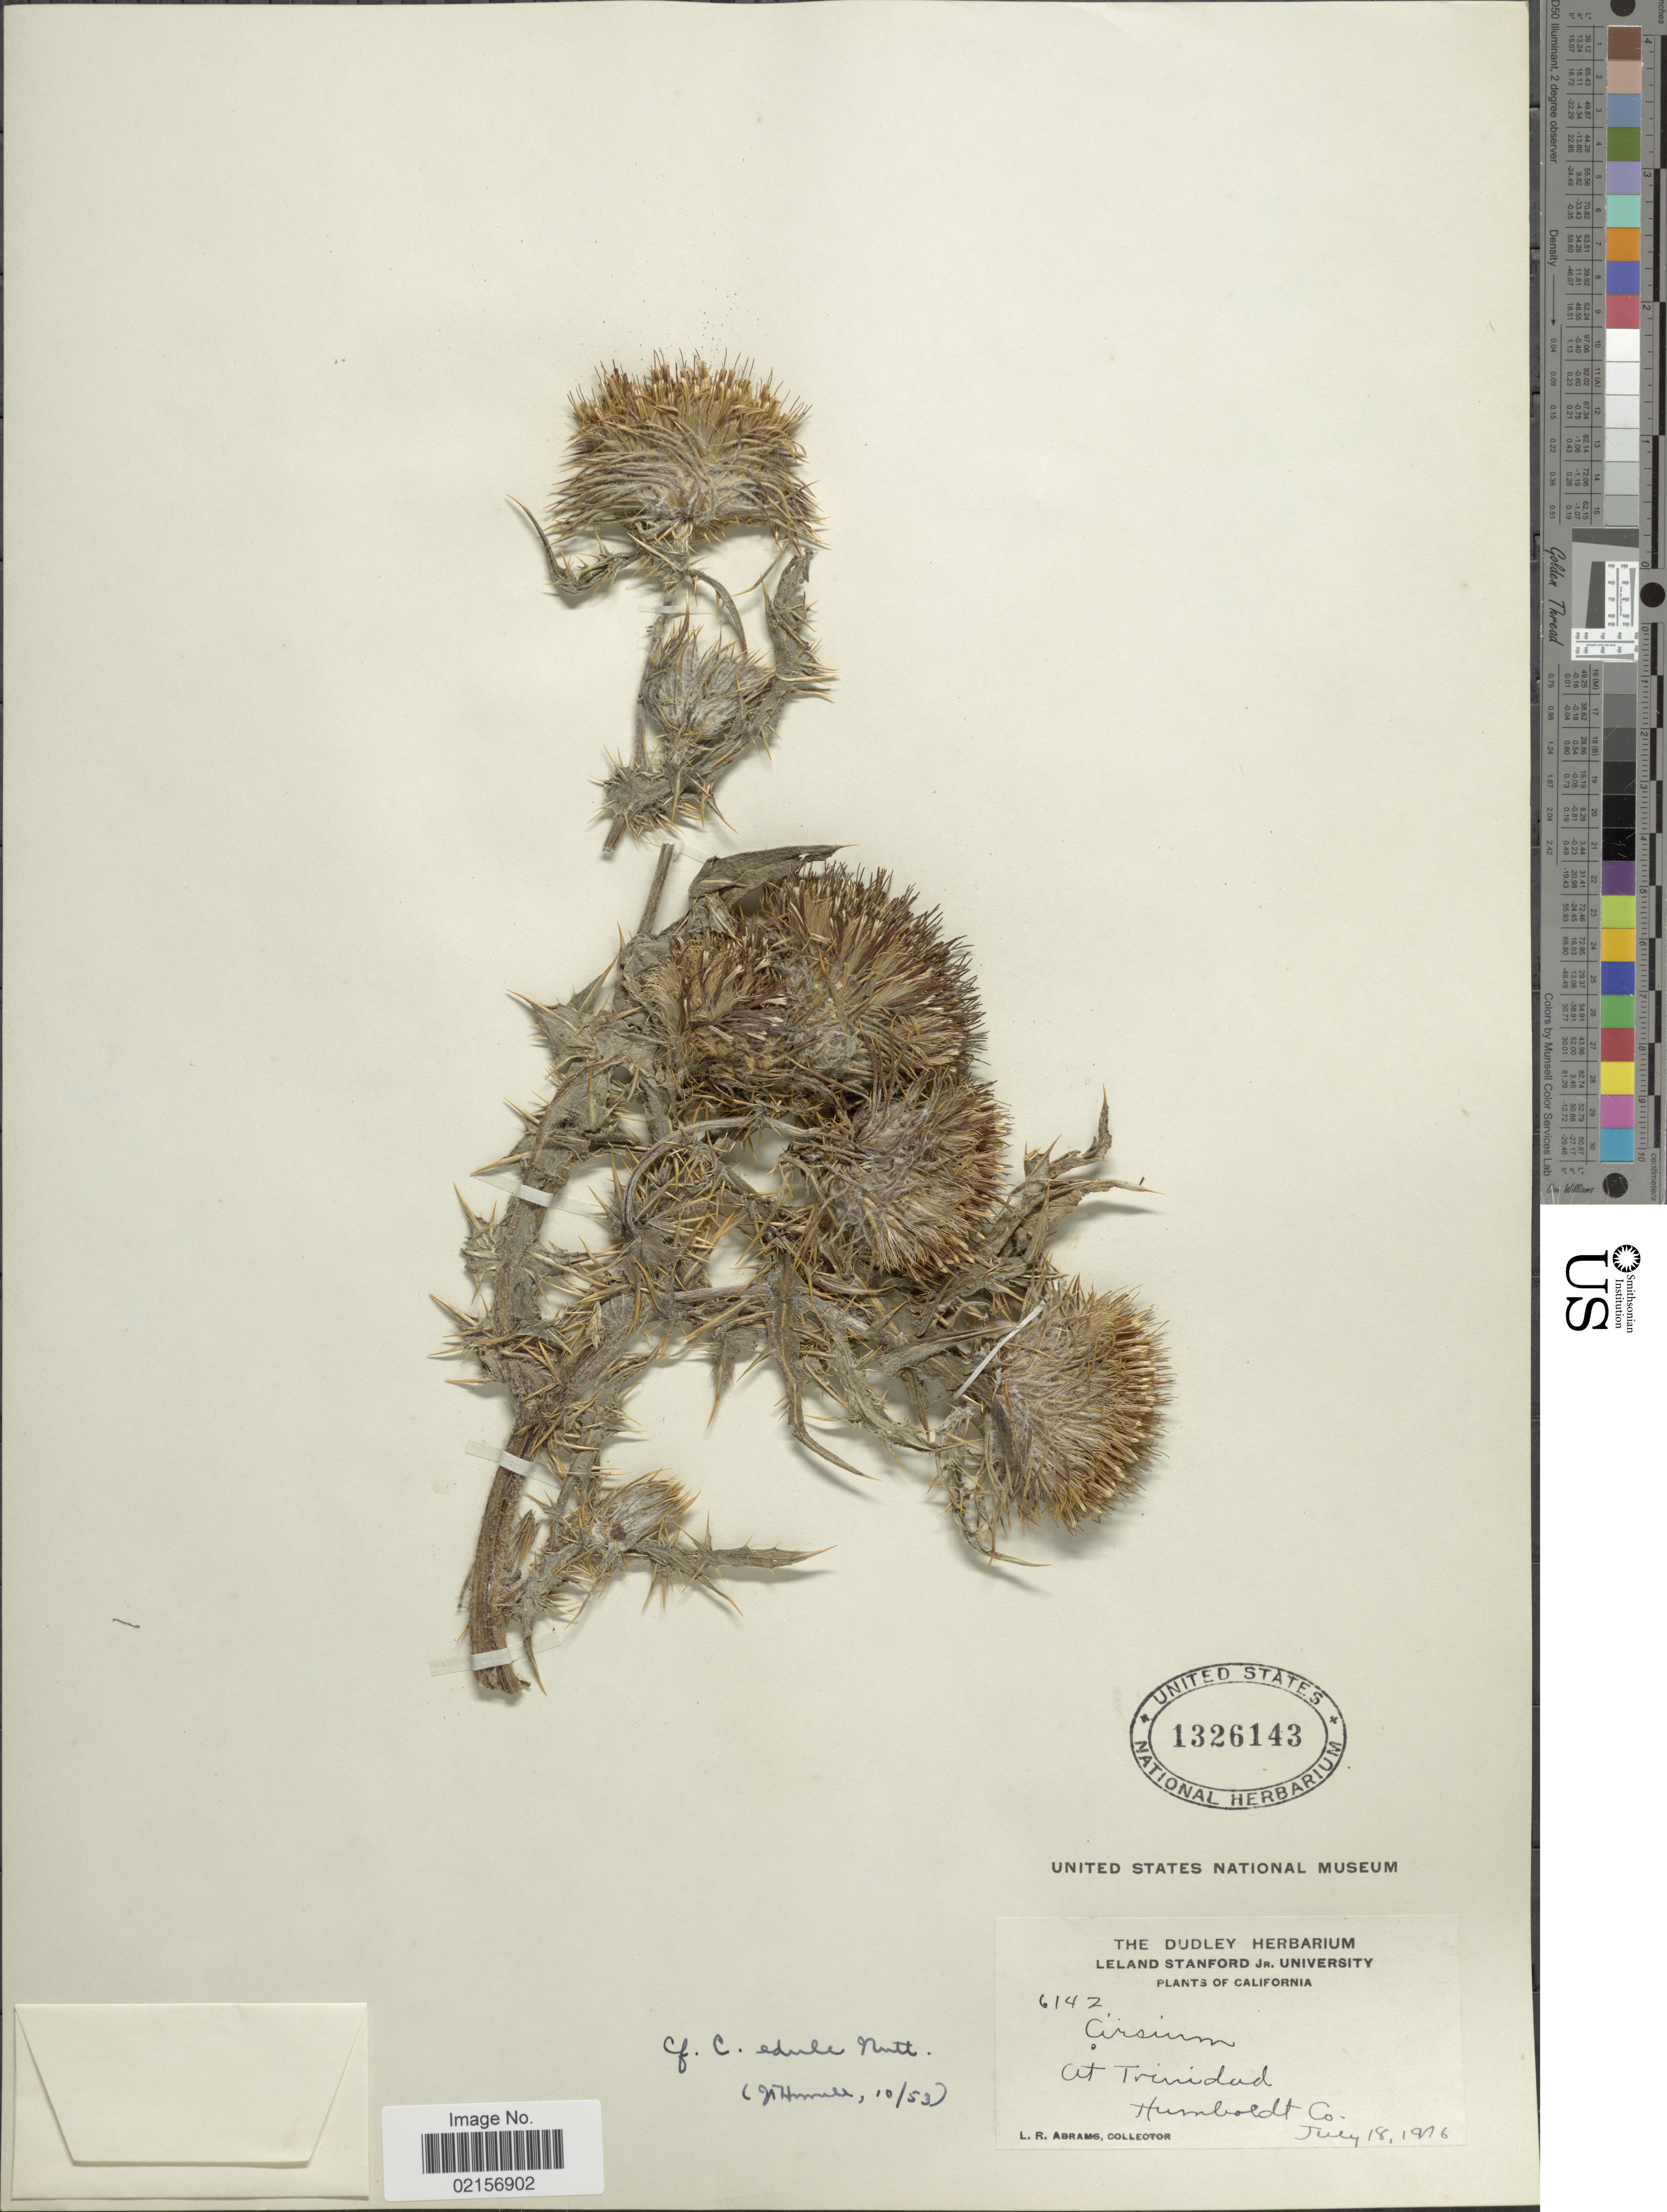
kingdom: Plantae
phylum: Tracheophyta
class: Magnoliopsida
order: Asterales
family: Asteraceae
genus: Cirsium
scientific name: Cirsium edule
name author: Nutt.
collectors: L. Abrams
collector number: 6142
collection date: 1916-07-18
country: United States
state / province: California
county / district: Humboldt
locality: At Trinidad Humboldt Co.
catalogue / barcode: US 1326143